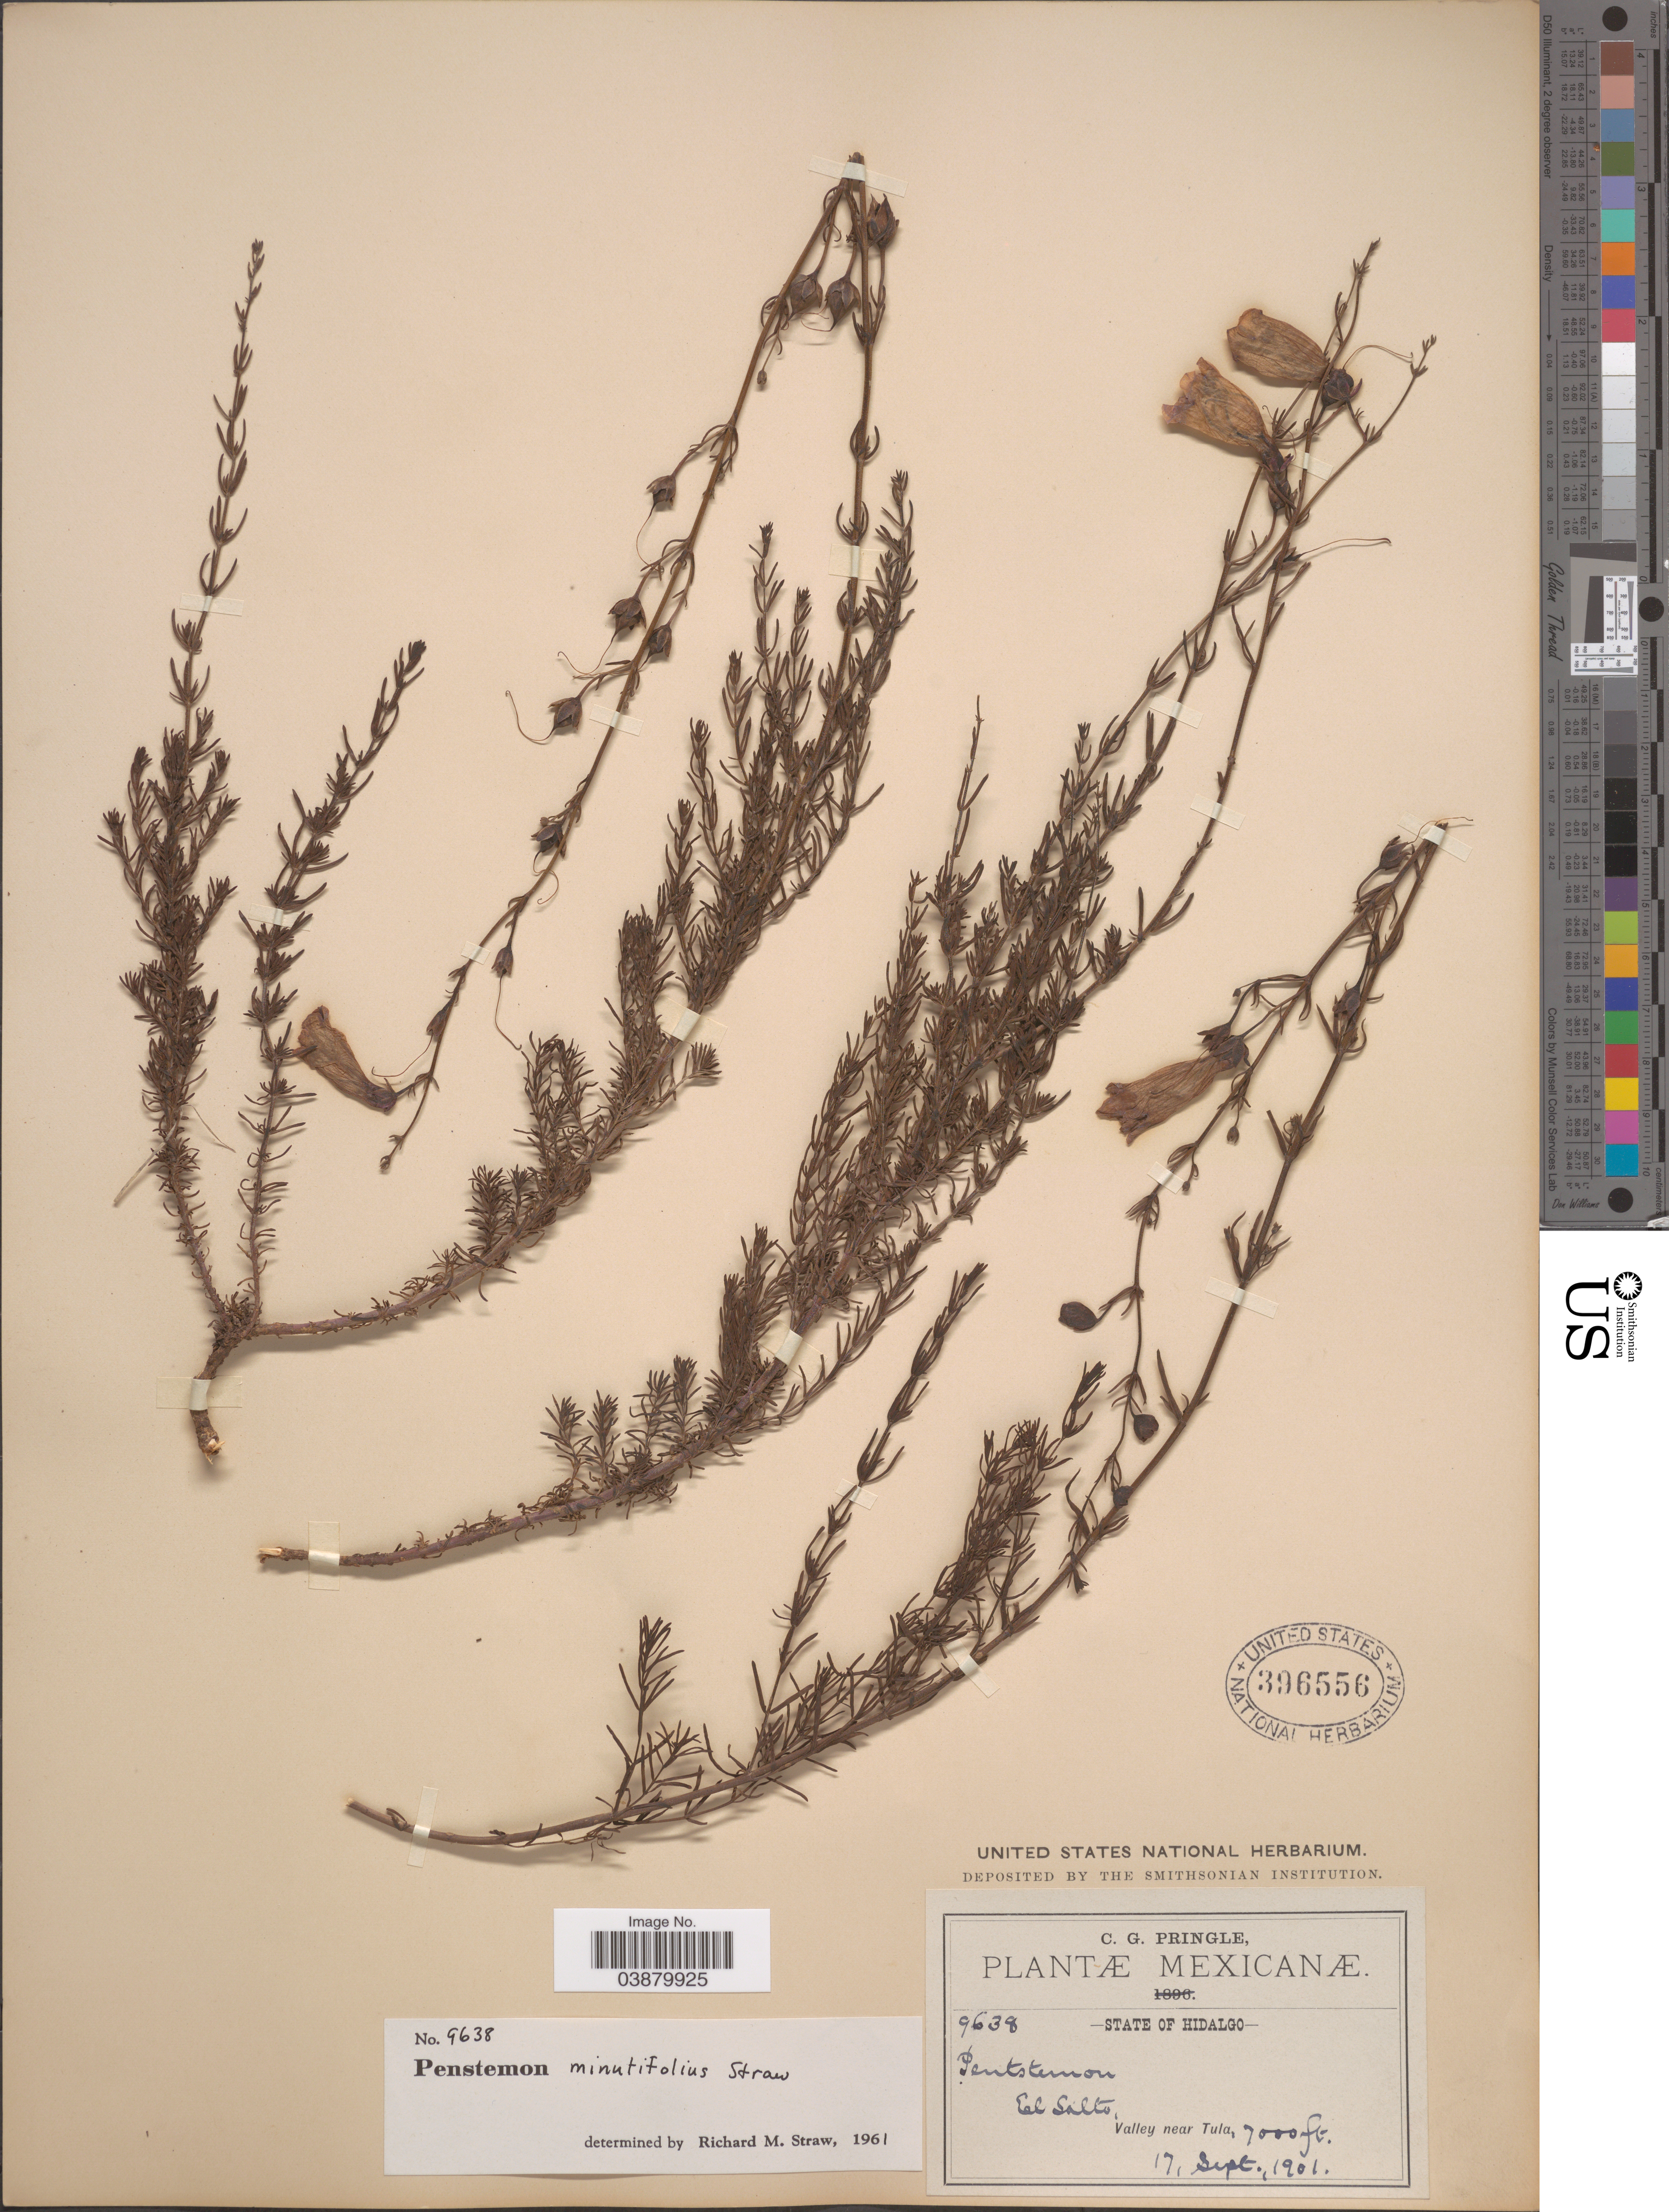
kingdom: Plantae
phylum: Tracheophyta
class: Magnoliopsida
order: Lamiales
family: Plantaginaceae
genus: Penstemon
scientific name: Penstemon minutifolius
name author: Straw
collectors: C. G. Pringle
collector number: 9638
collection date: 1901-09-17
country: Mexico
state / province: Hidalgo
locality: El Salto. Valley near Tula.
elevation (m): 2134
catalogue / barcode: US 396556